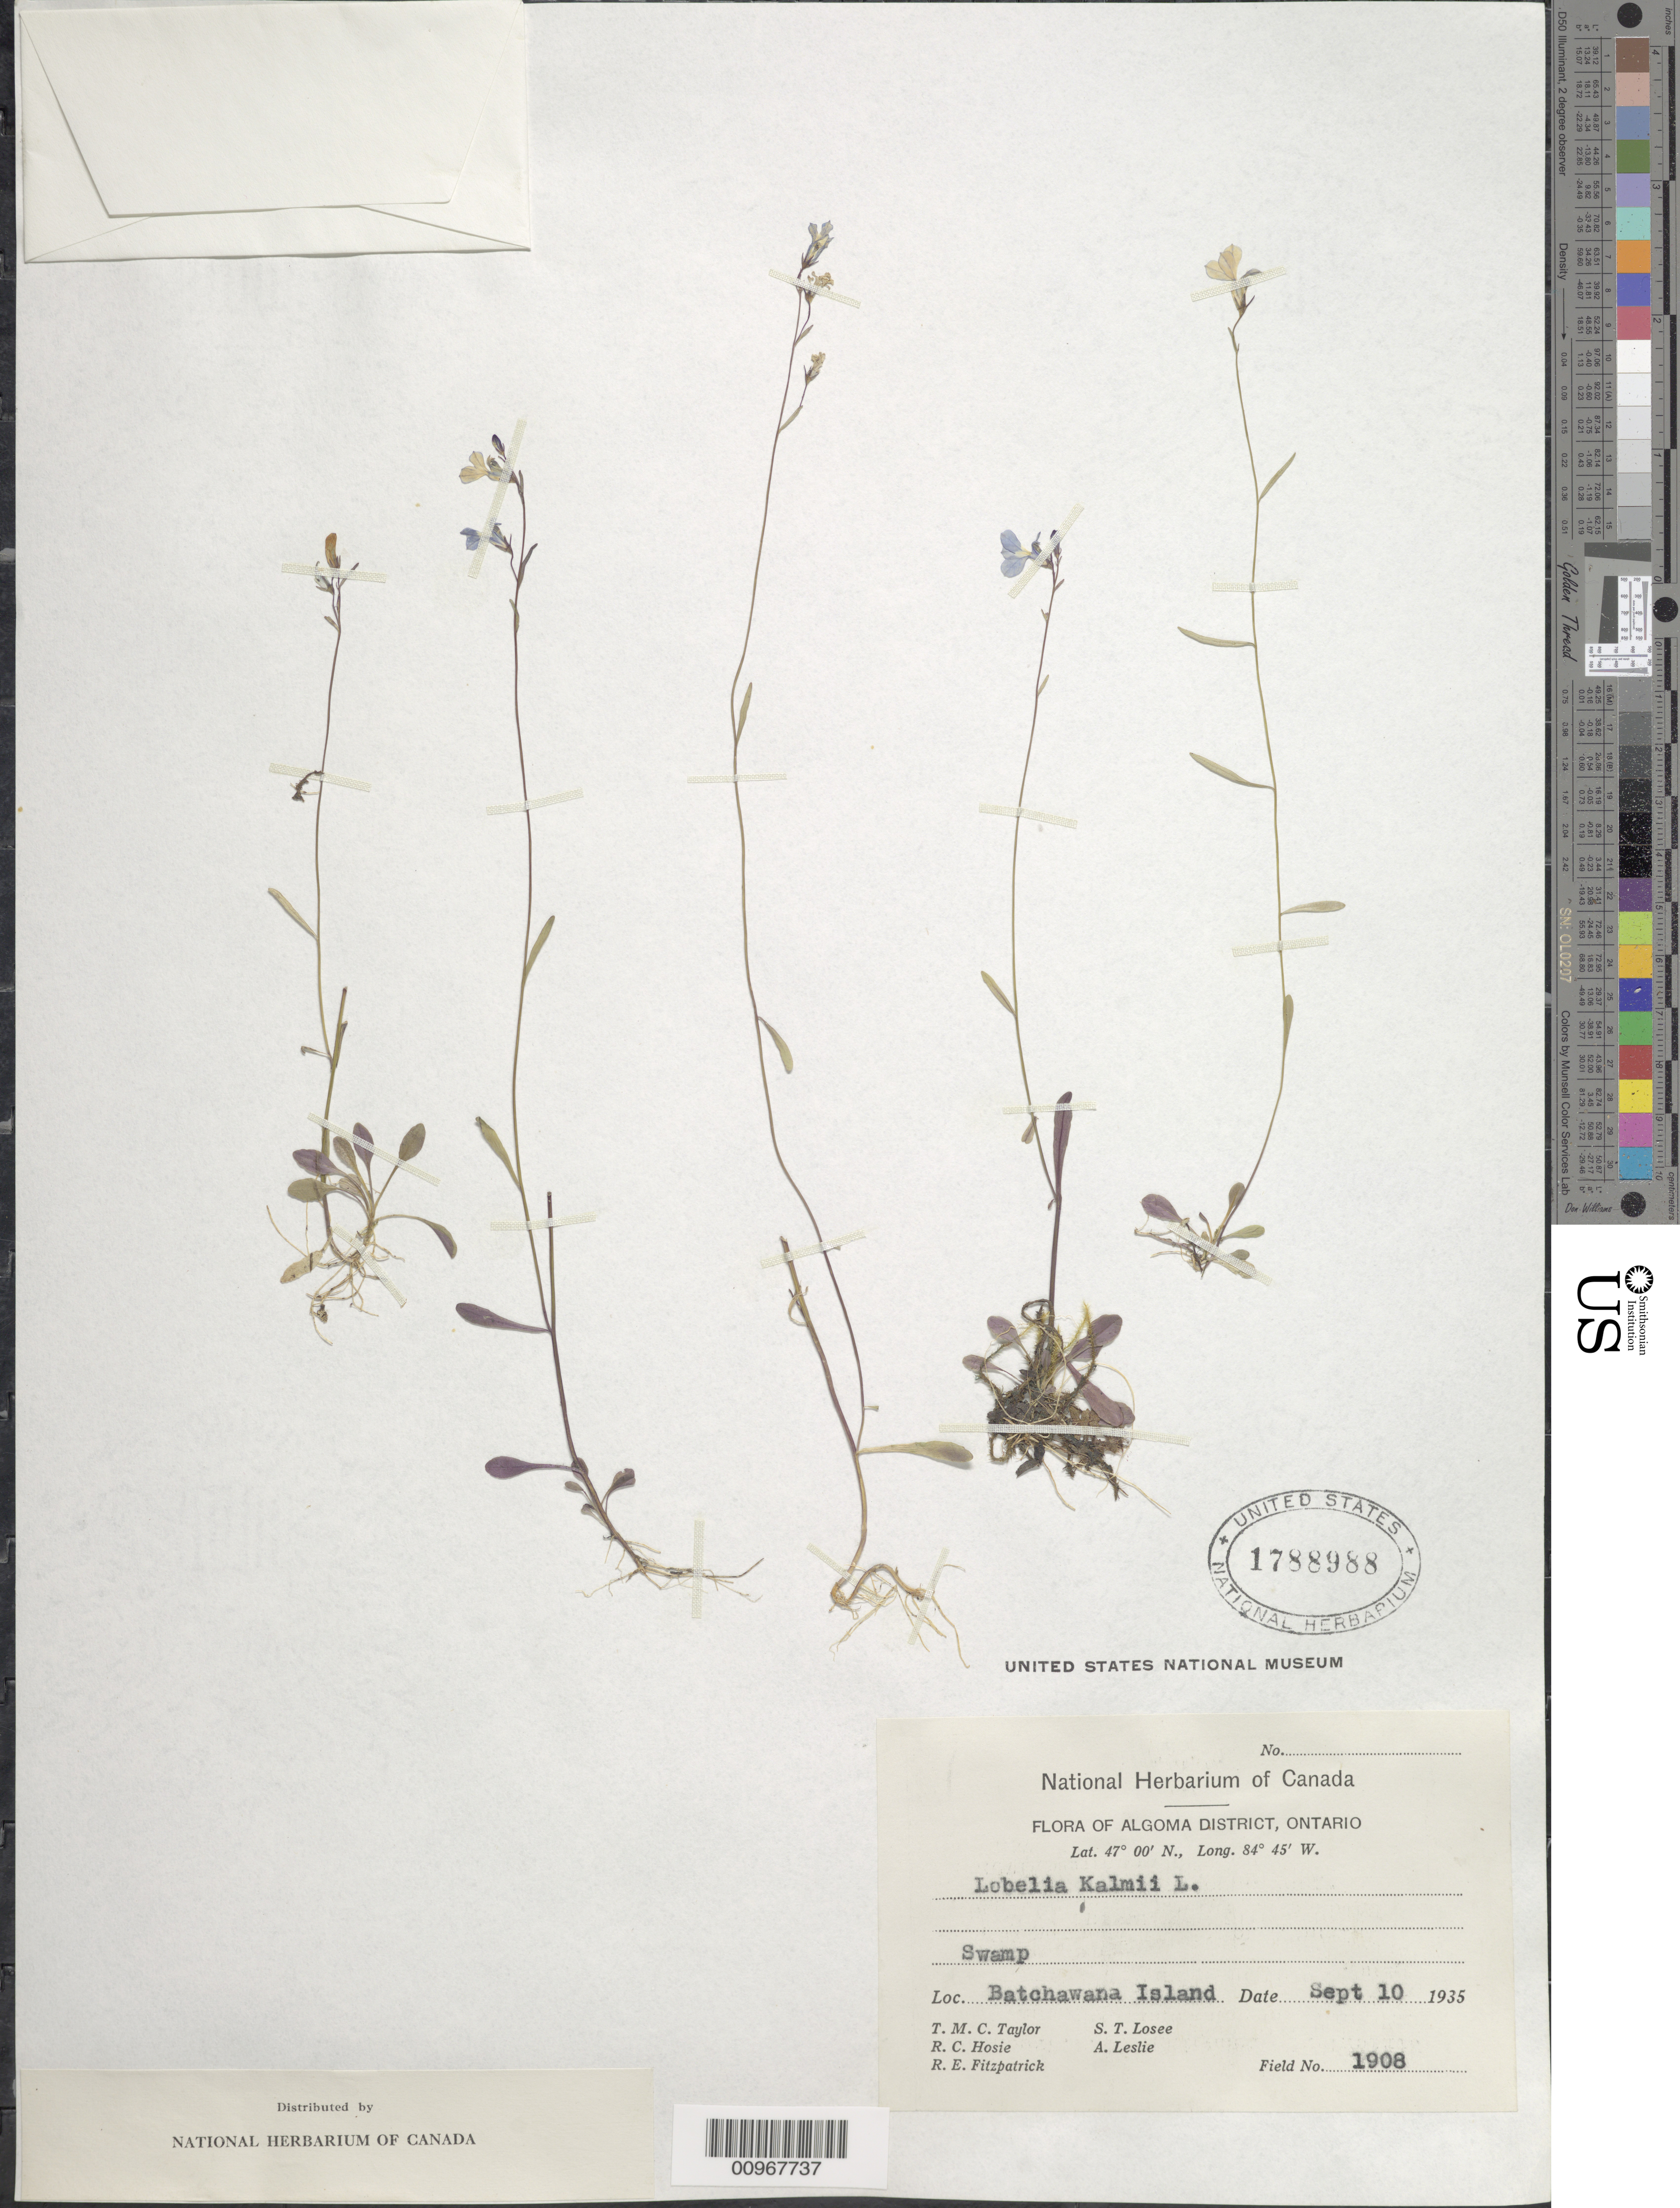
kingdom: Plantae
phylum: Tracheophyta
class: Magnoliopsida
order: Asterales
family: Campanulaceae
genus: Lobelia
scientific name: Lobelia kalmii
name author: L.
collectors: W. A. Taylor, R. Hosie, R. Fitzpatrick, S. Losee & A. Leslie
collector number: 1908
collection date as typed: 10 Sep 1935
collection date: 1935-09-10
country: Canada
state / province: Ontario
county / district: Algoma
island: Batchawana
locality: Batchawana Island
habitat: swamp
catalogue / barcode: US 1788988